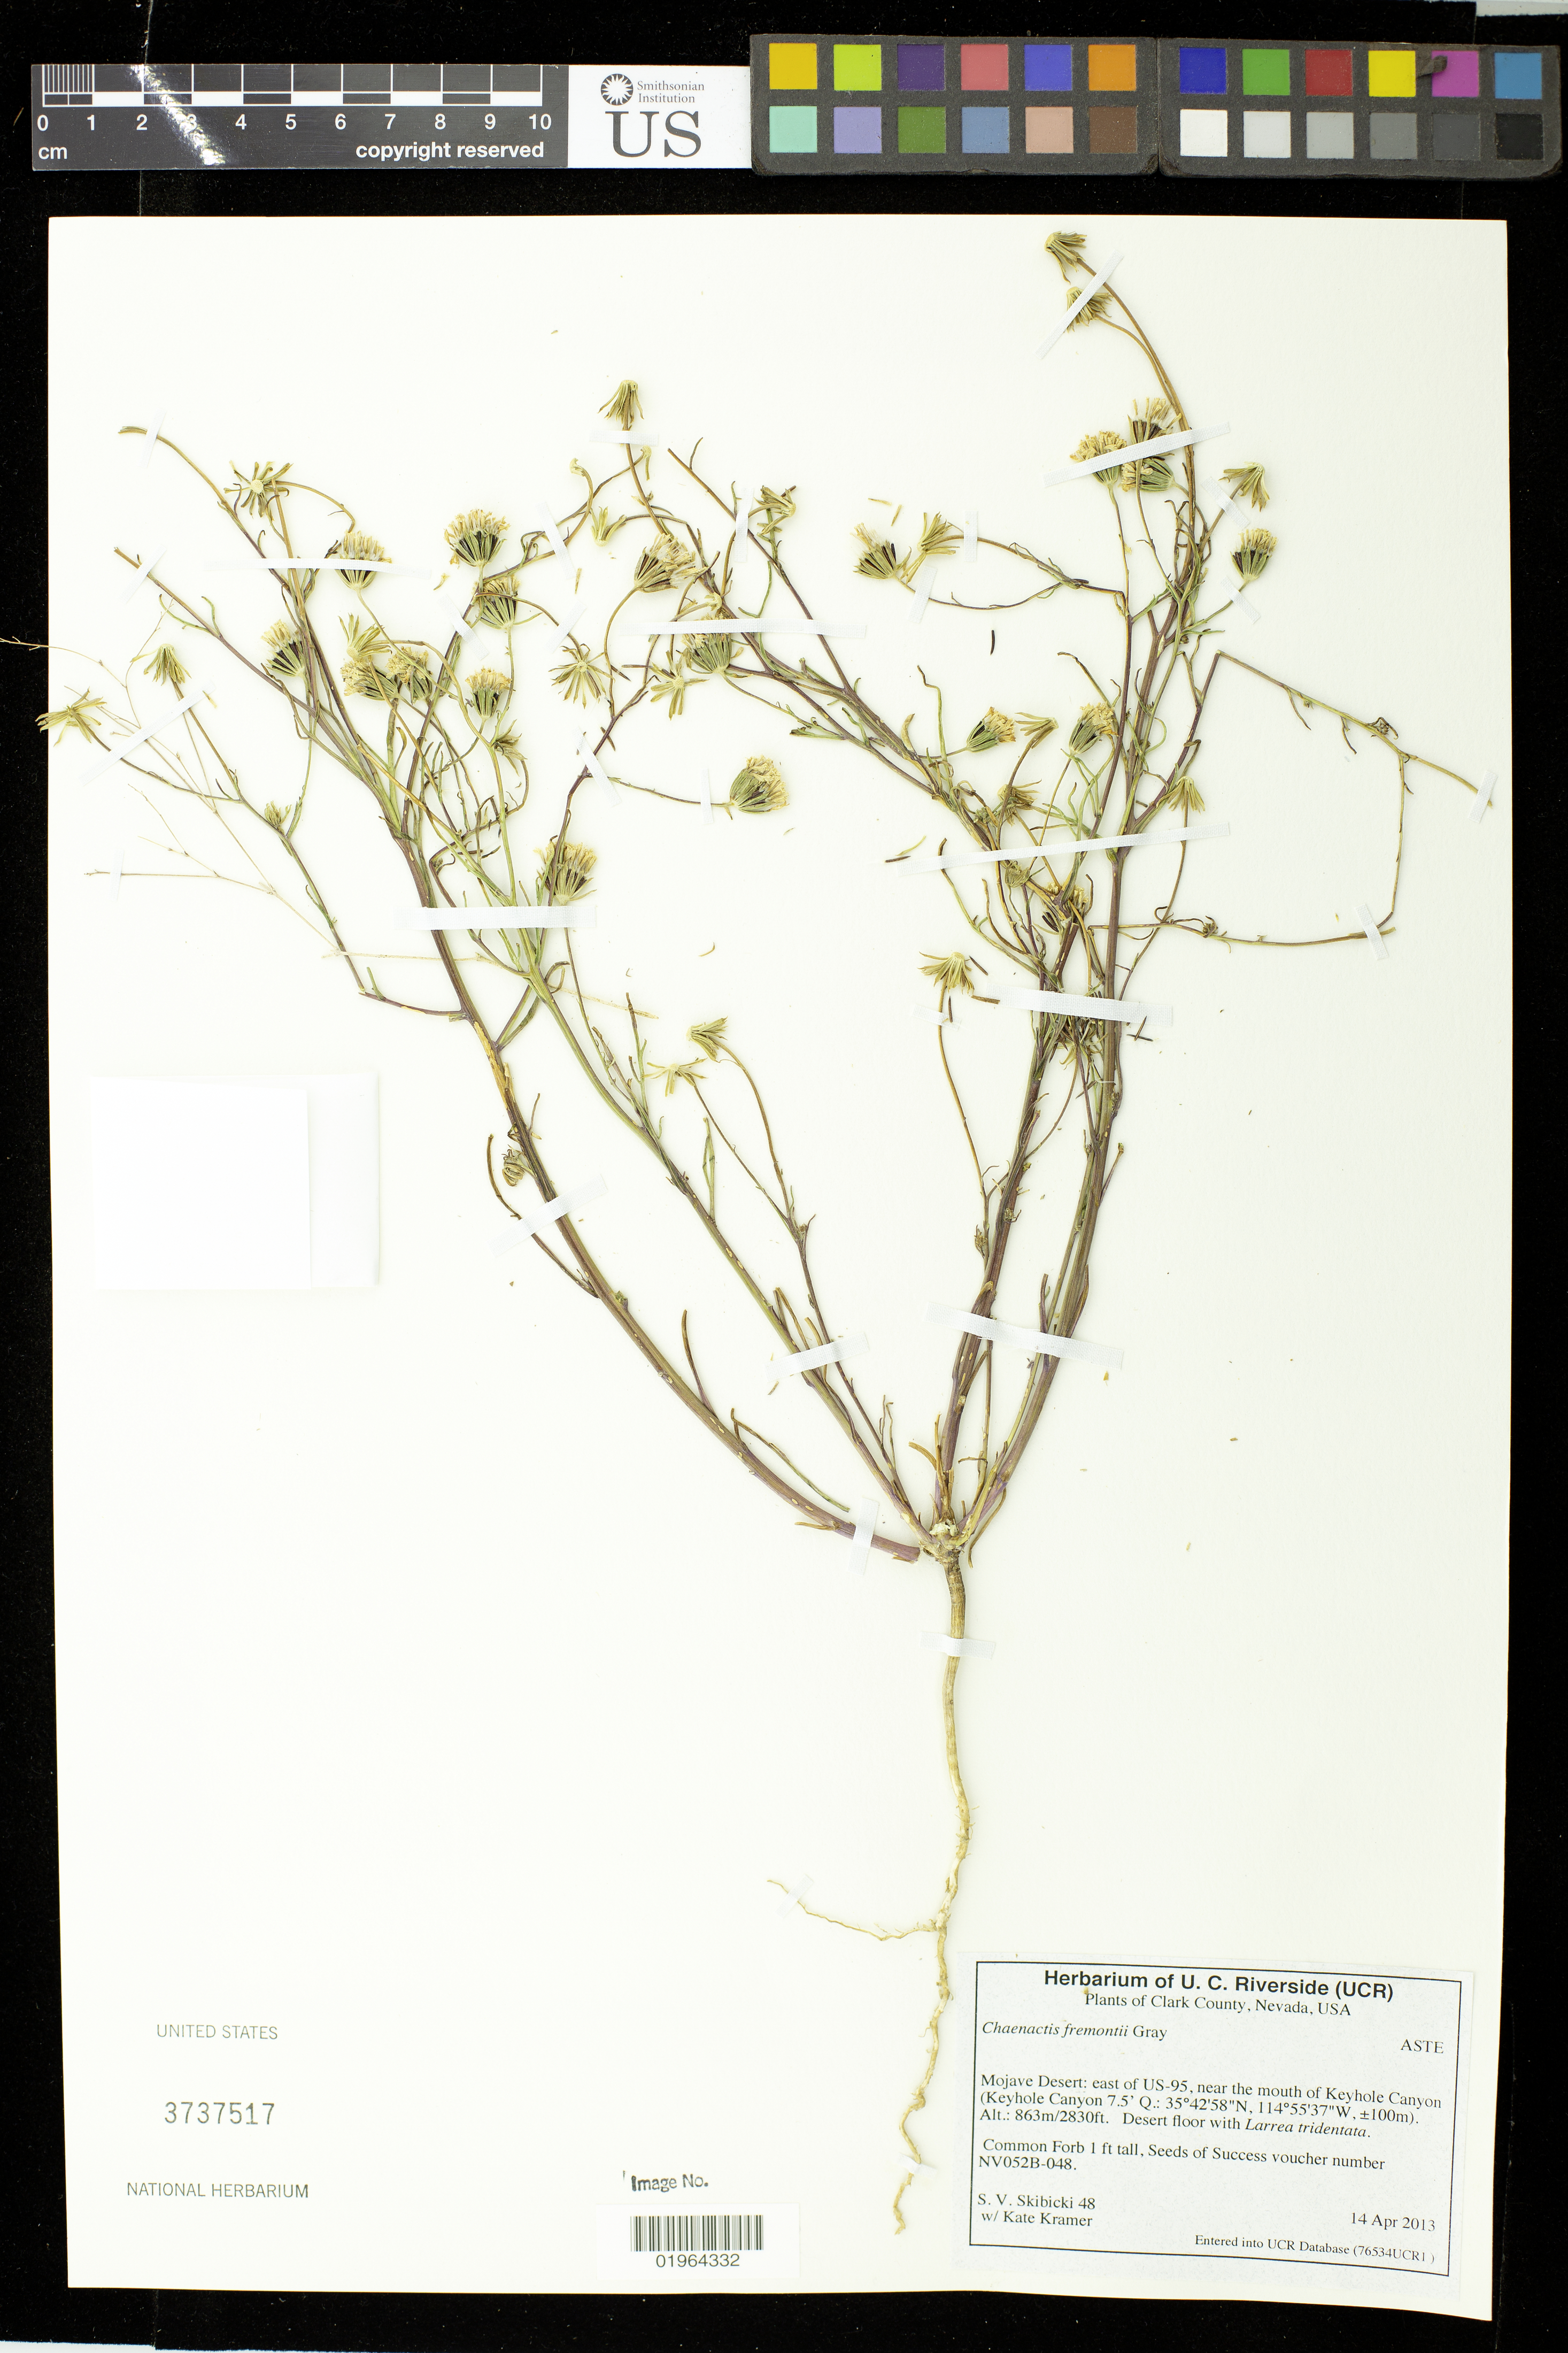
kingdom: Plantae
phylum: Tracheophyta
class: Magnoliopsida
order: Asterales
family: Asteraceae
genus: Chaenactis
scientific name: Chaenactis fremontii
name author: A. Gray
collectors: S. Skibicki & K. Kramer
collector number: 48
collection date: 2013-04-14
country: United States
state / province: Nevada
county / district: Clark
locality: Mojave Desert, near the mouth of Keyhole Canyon, east of US-95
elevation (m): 863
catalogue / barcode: US 3737517